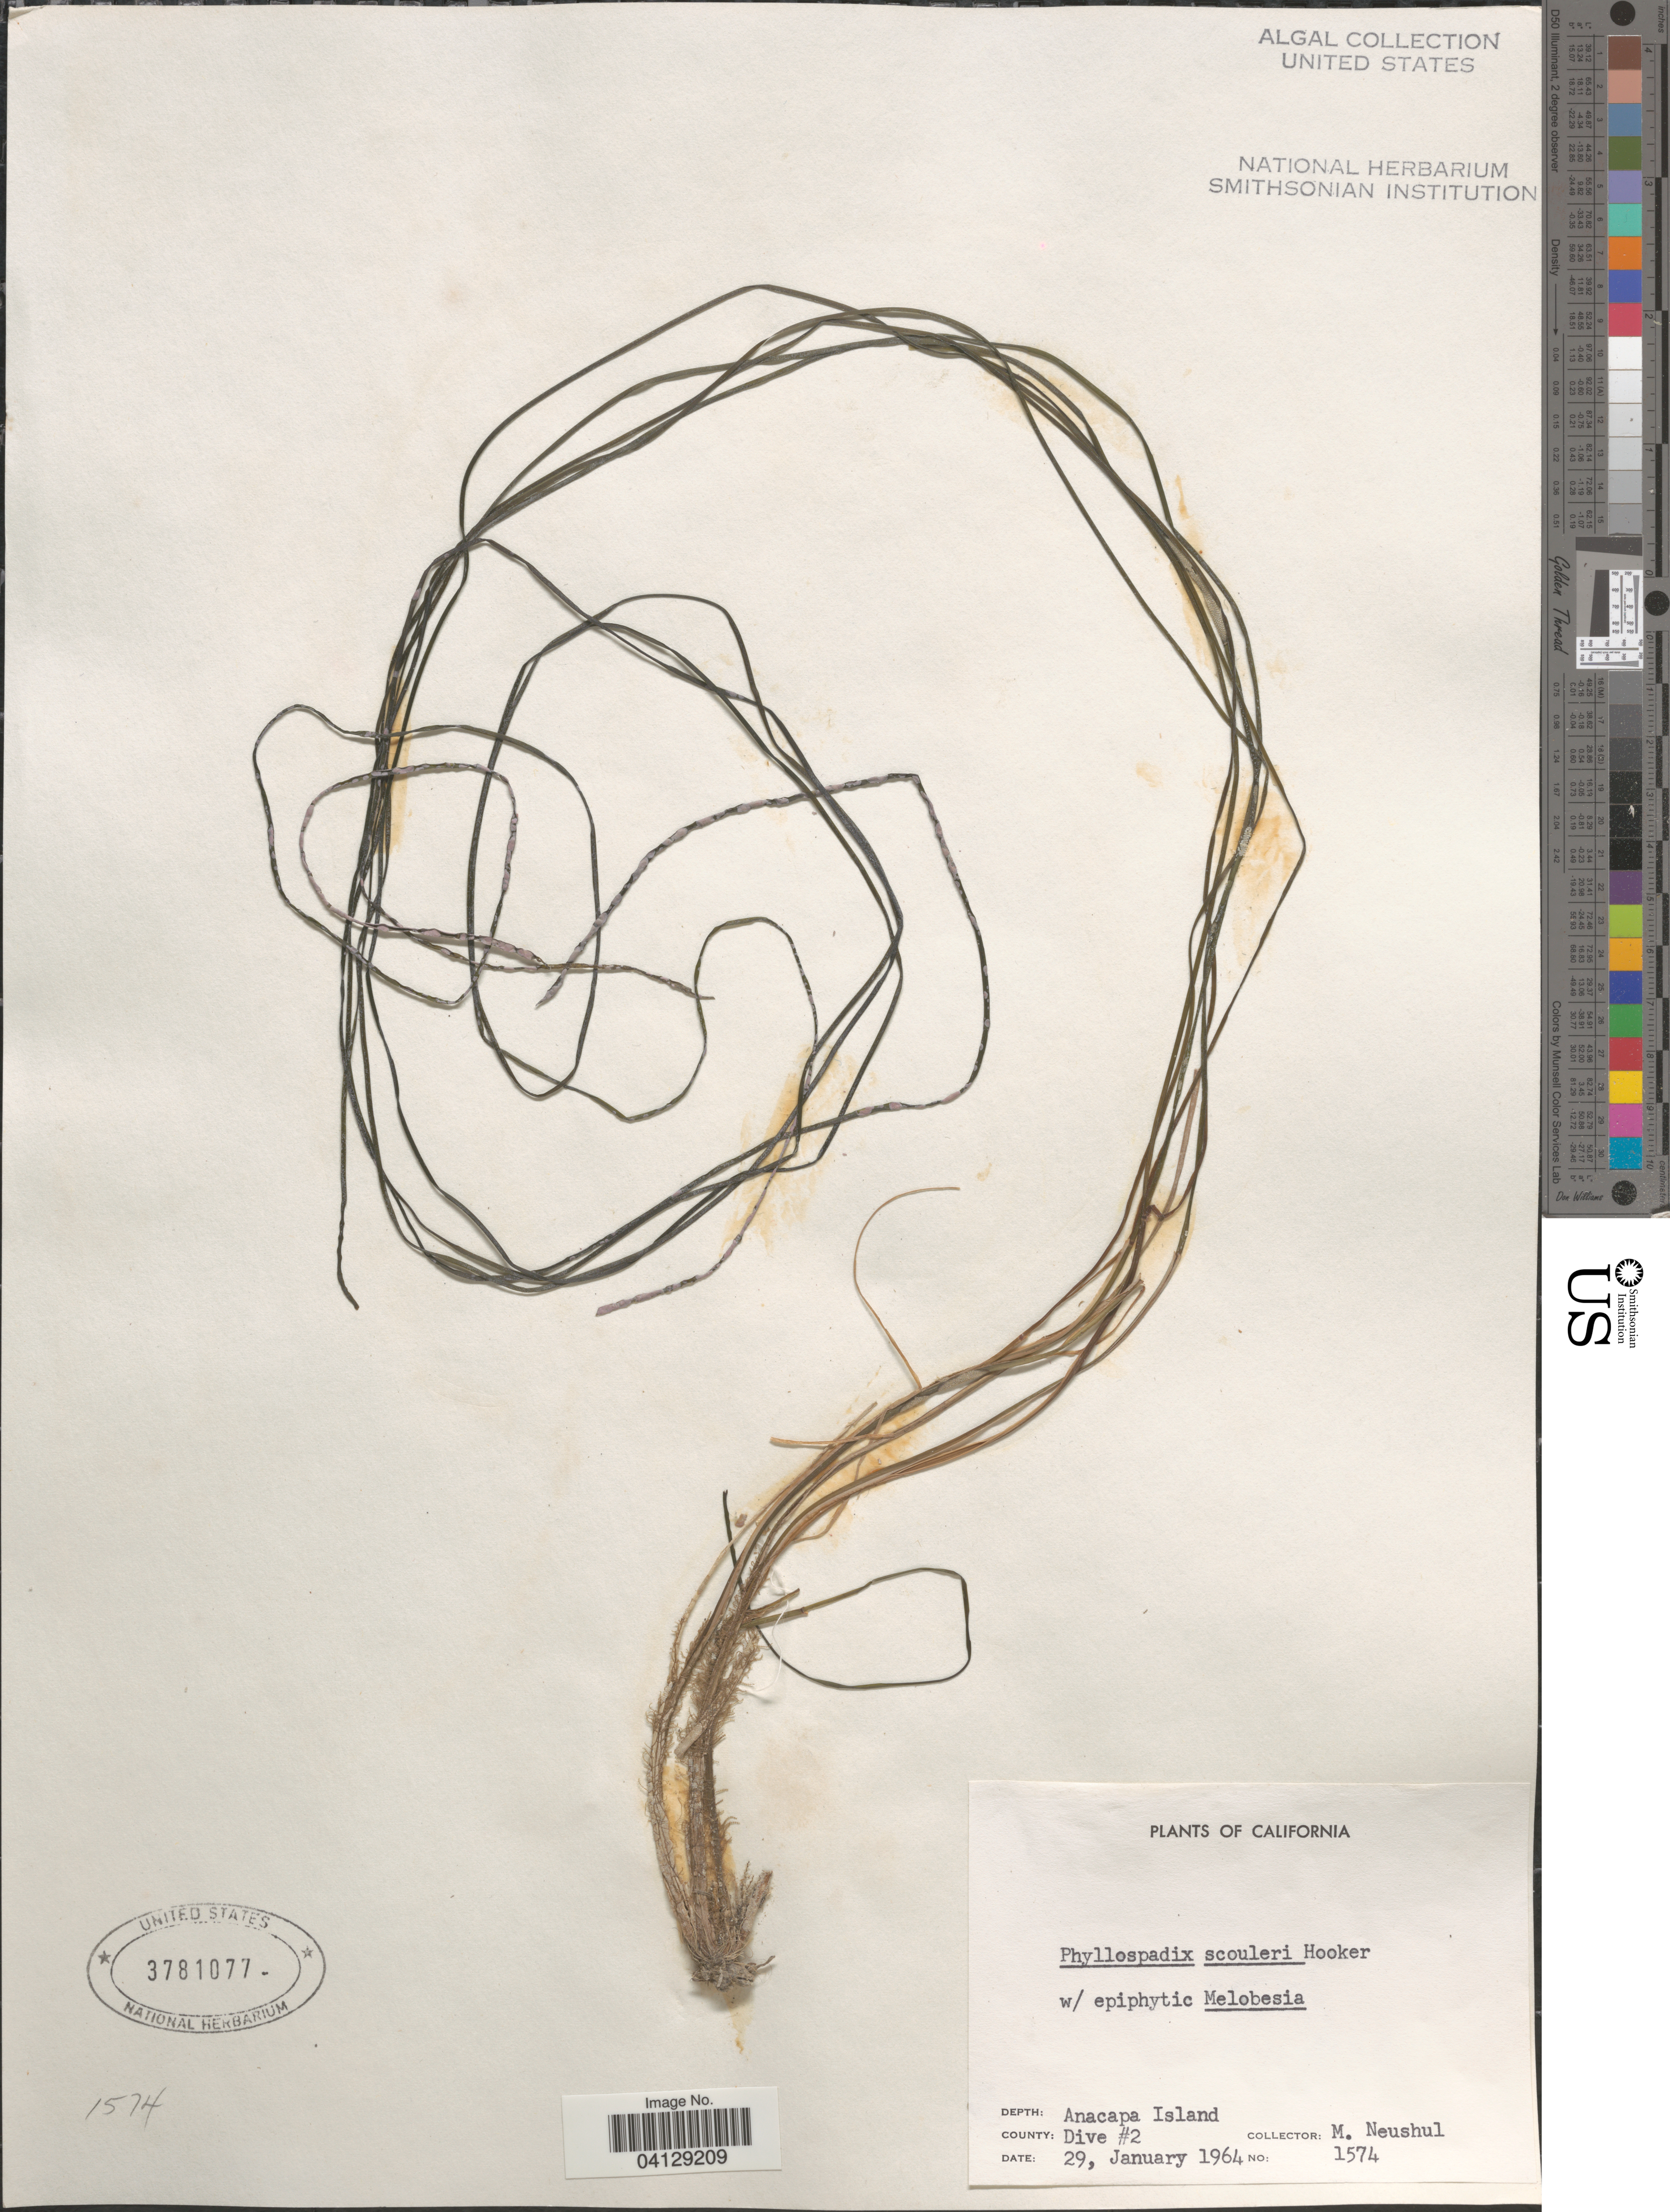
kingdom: Plantae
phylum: Tracheophyta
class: Liliopsida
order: Alismatales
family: Zosteraceae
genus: Phyllospadix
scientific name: Phyllospadix scouleri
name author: Hook.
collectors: M. Neushul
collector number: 1574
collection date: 1964-01-29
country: United States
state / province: California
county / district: Ventura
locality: Anacapa Island. County: Dive #2.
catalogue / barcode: US 3781077